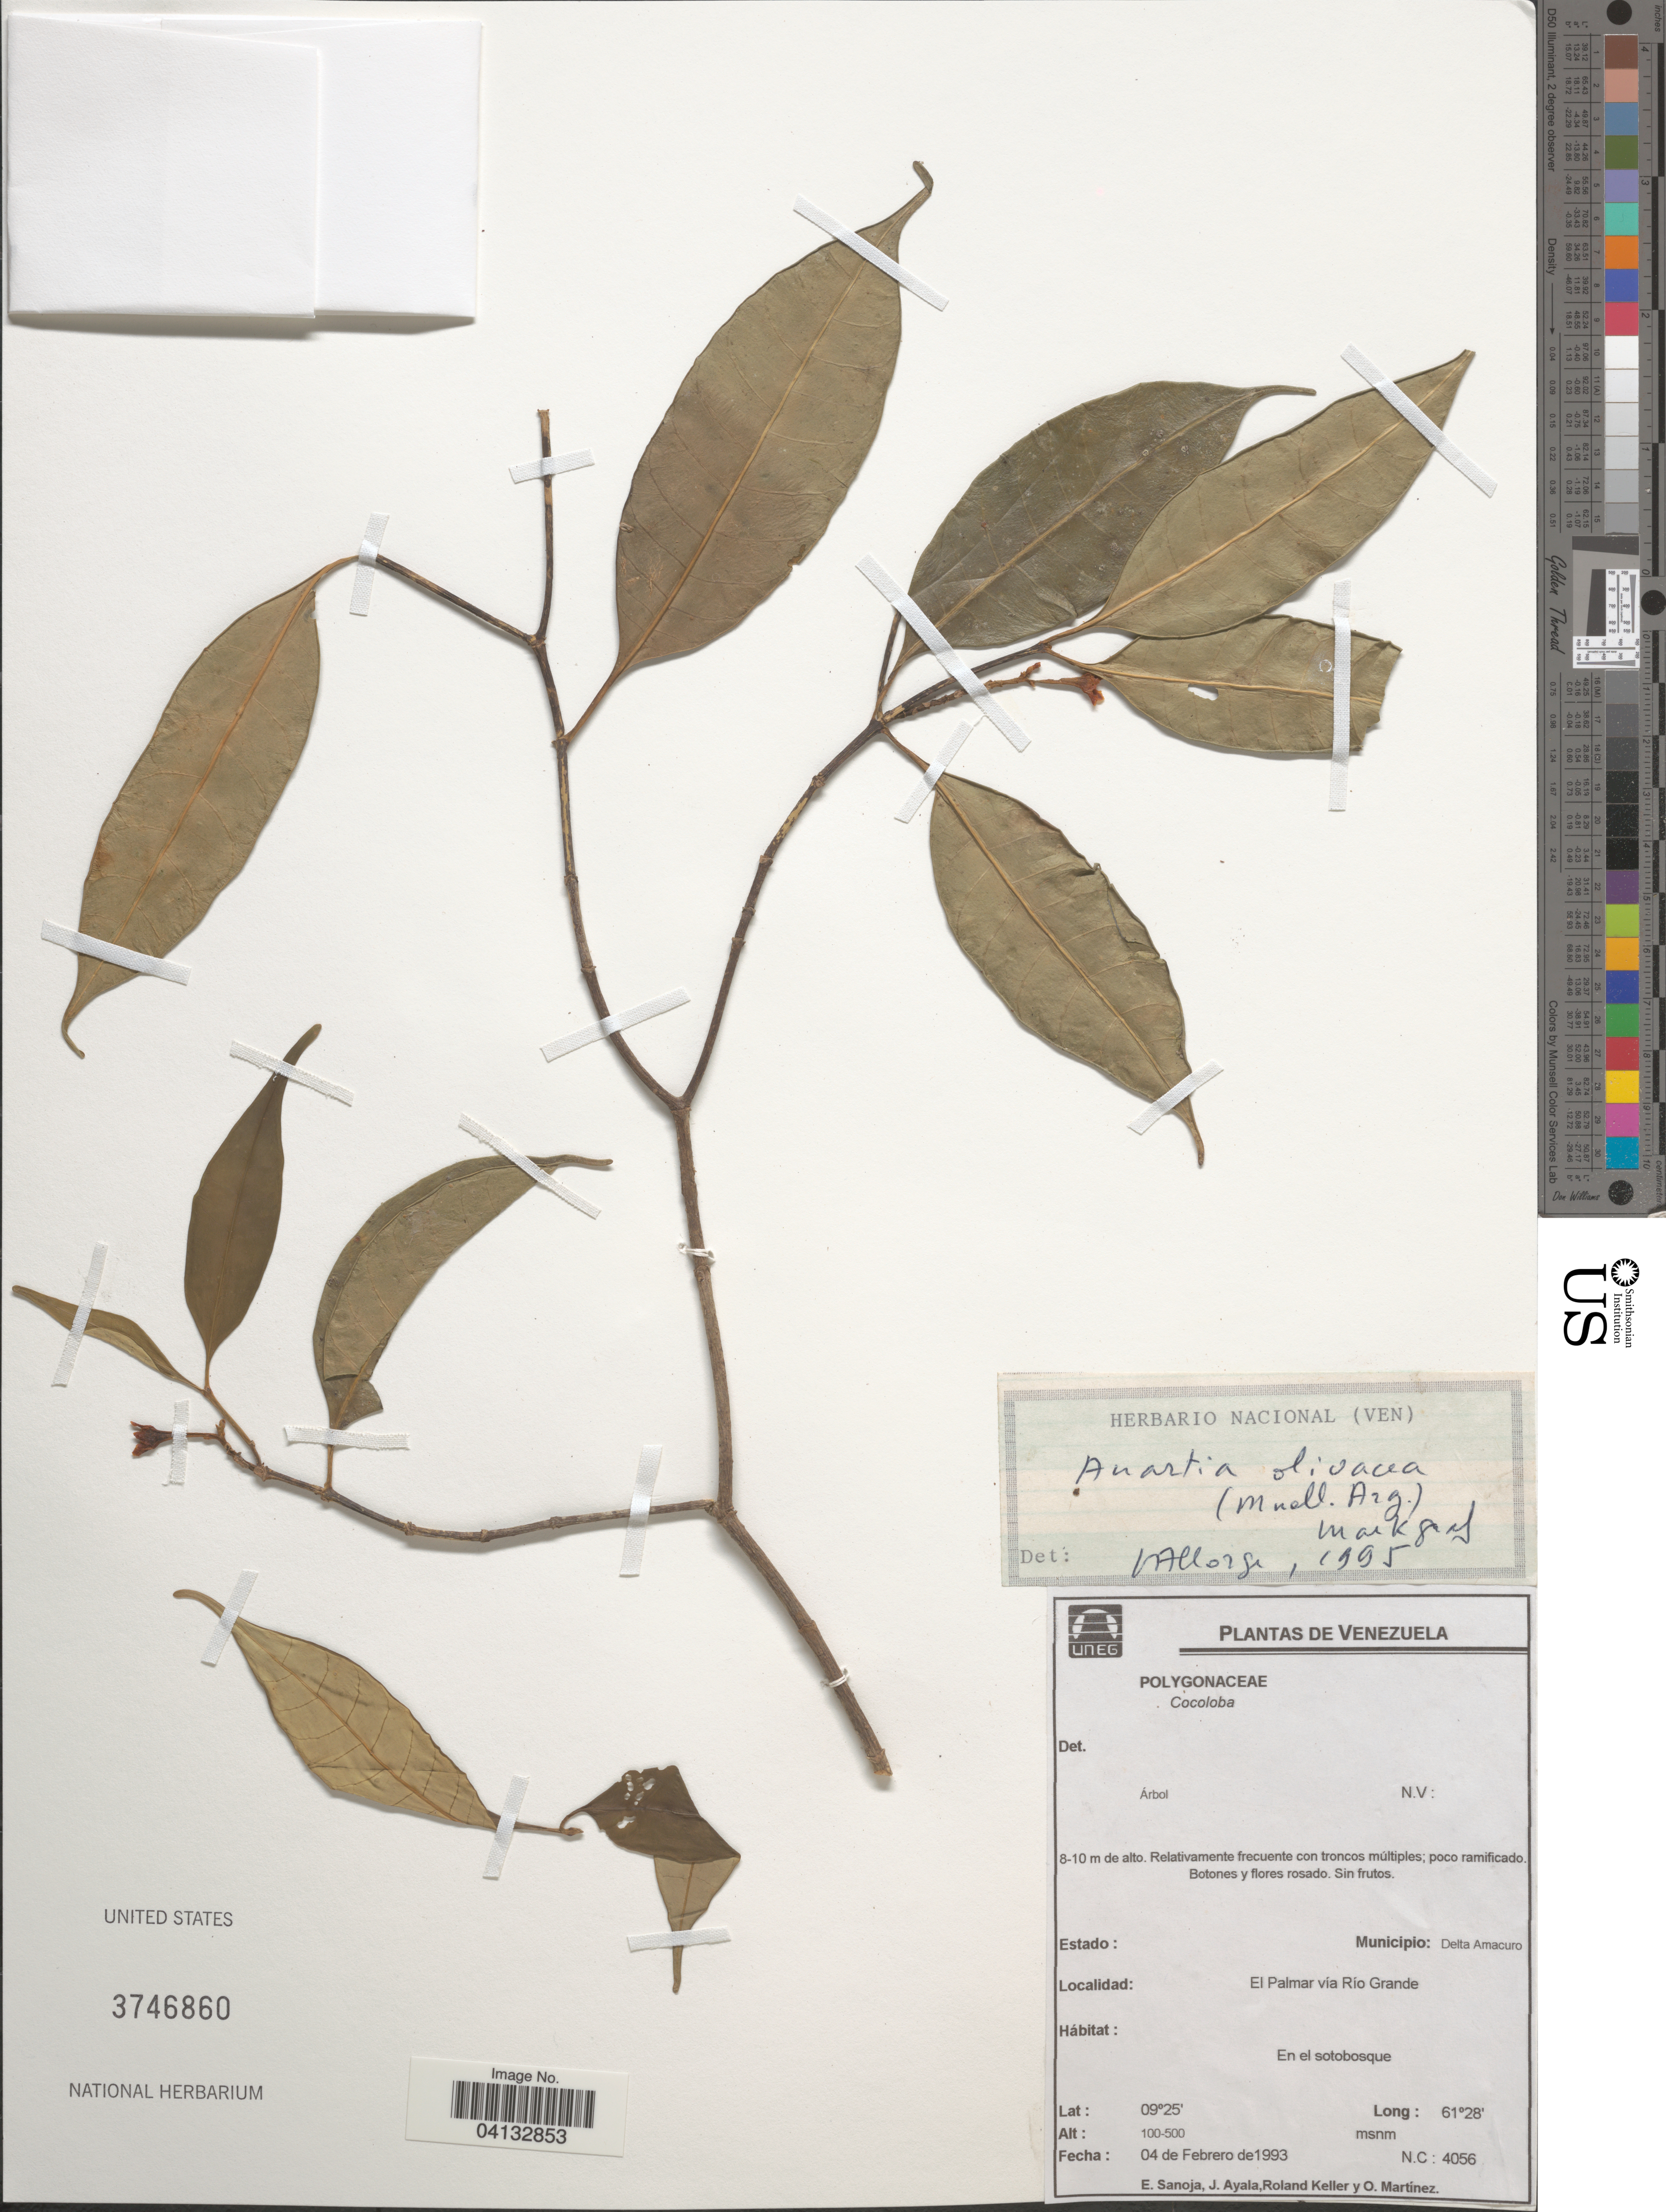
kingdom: Plantae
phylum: Tracheophyta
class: Magnoliopsida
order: Gentianales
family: Apocynaceae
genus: Anartia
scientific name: Anartia olivacea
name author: (Müll. Arg.) Markgr.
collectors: E. Sanoja, J. Ayala, R. Keller & O. Martínez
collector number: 4056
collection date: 1993-02-04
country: Venezuela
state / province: Delta Amacuro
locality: Municipio: Delta Amacuro. El Palmar vía Río Grande.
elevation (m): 100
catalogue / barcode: US 3746860